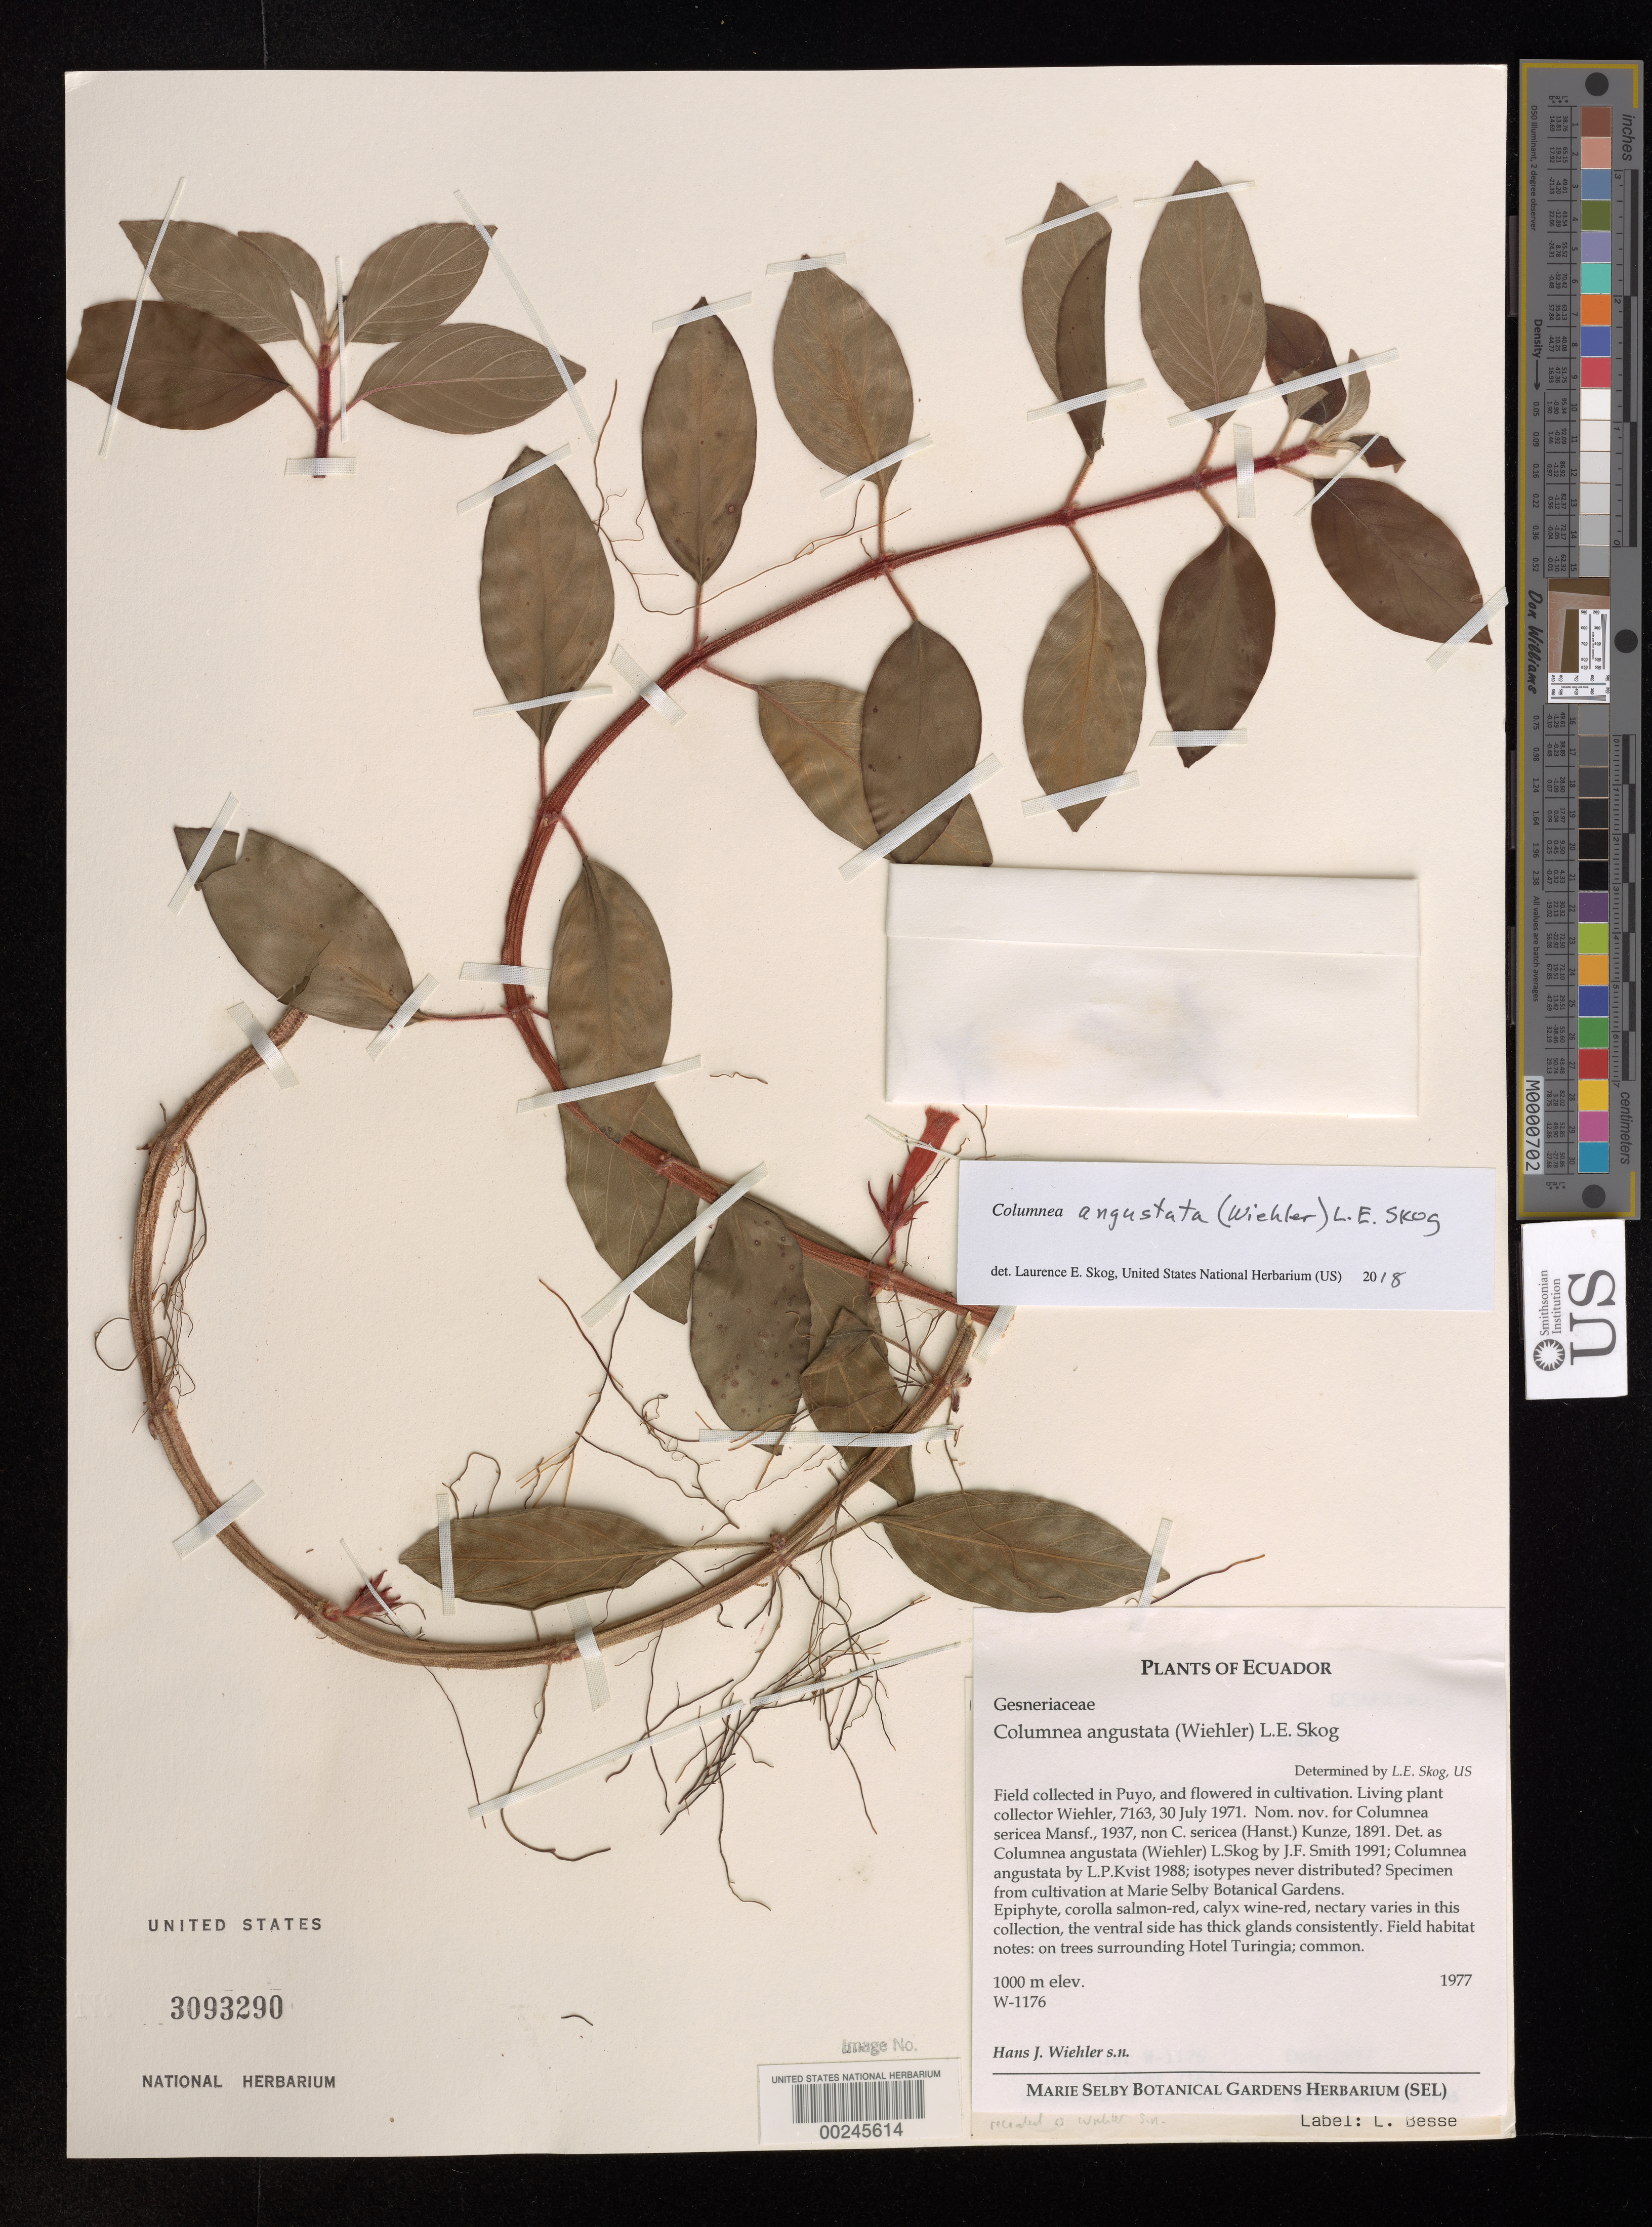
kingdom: Plantae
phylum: Tracheophyta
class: Magnoliopsida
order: Lamiales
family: Gesneriaceae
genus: Columnea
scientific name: Columnea angustata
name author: (Wiehler) L.E. Skog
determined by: Skog, Laurence E.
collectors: H. J. Wiehler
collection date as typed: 1977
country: United States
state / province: Florida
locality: Cultivated at Marie Selby Botanical Gardens.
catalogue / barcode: US 3093290